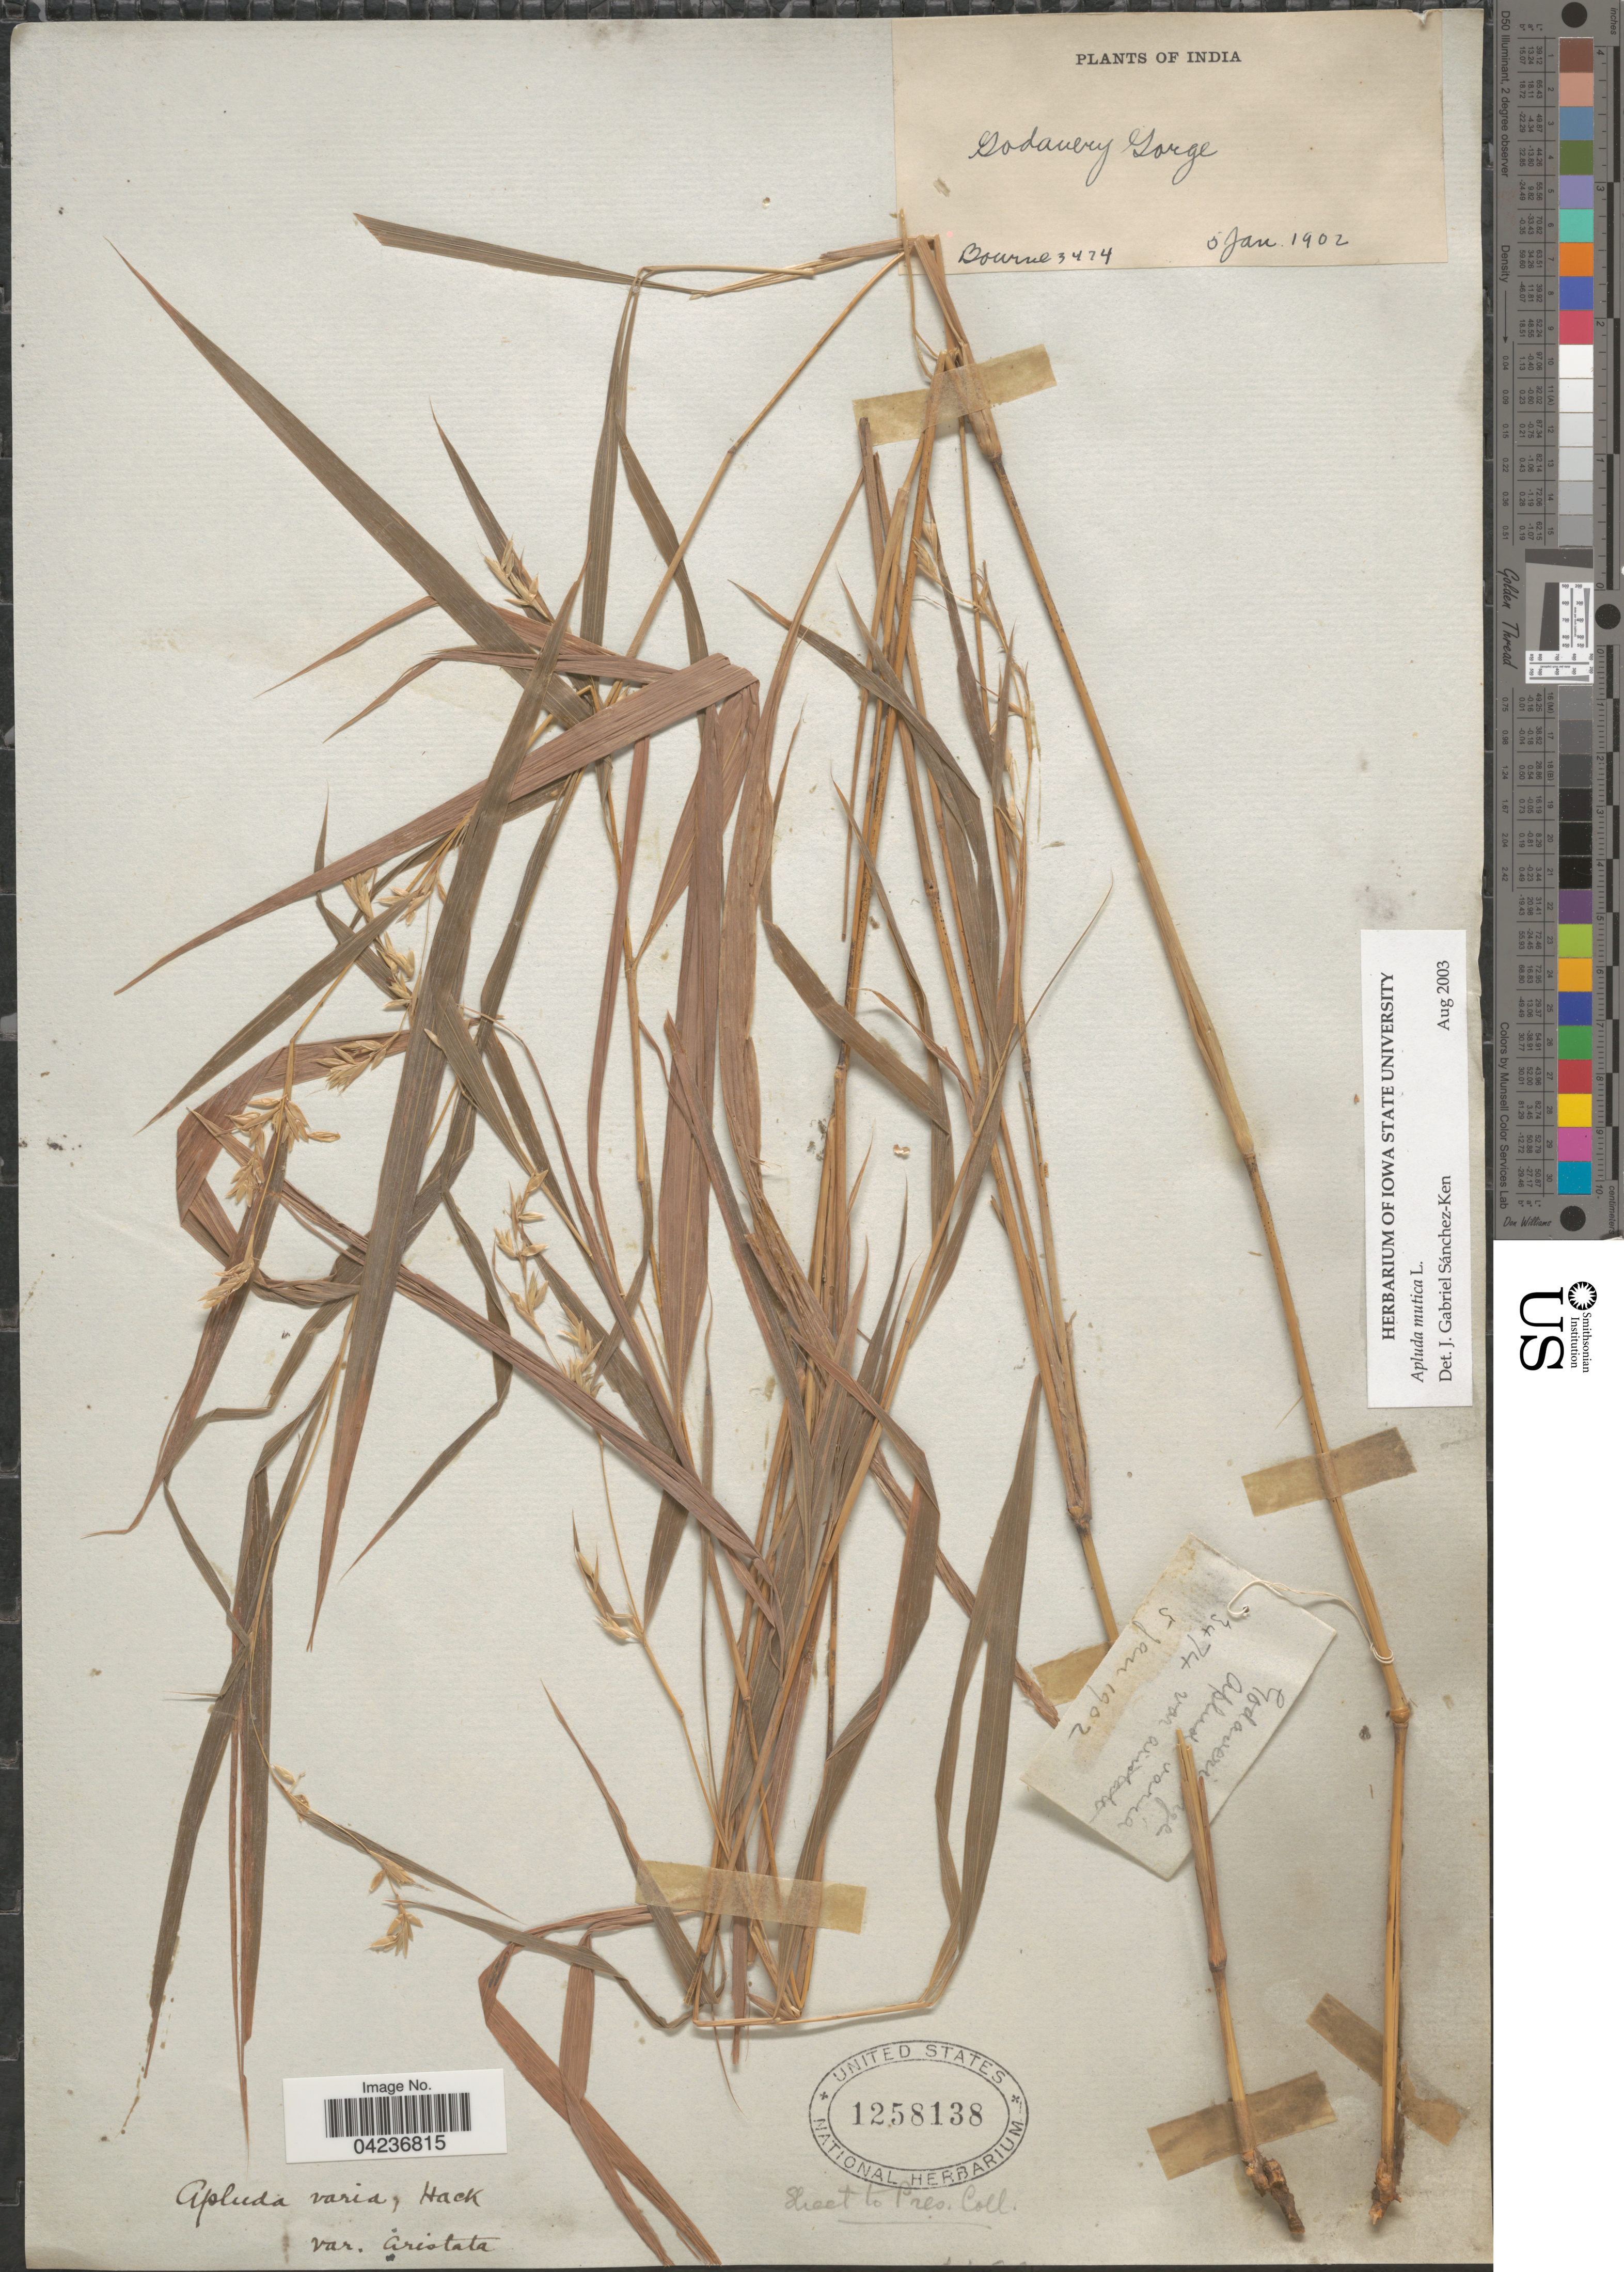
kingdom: Plantae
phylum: Tracheophyta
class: Liliopsida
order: Poales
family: Poaceae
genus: Apluda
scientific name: Apluda mutica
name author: L.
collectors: -- Bourne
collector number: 3474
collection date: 1902-01-05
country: India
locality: Godavery Gorge.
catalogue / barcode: US 1258138